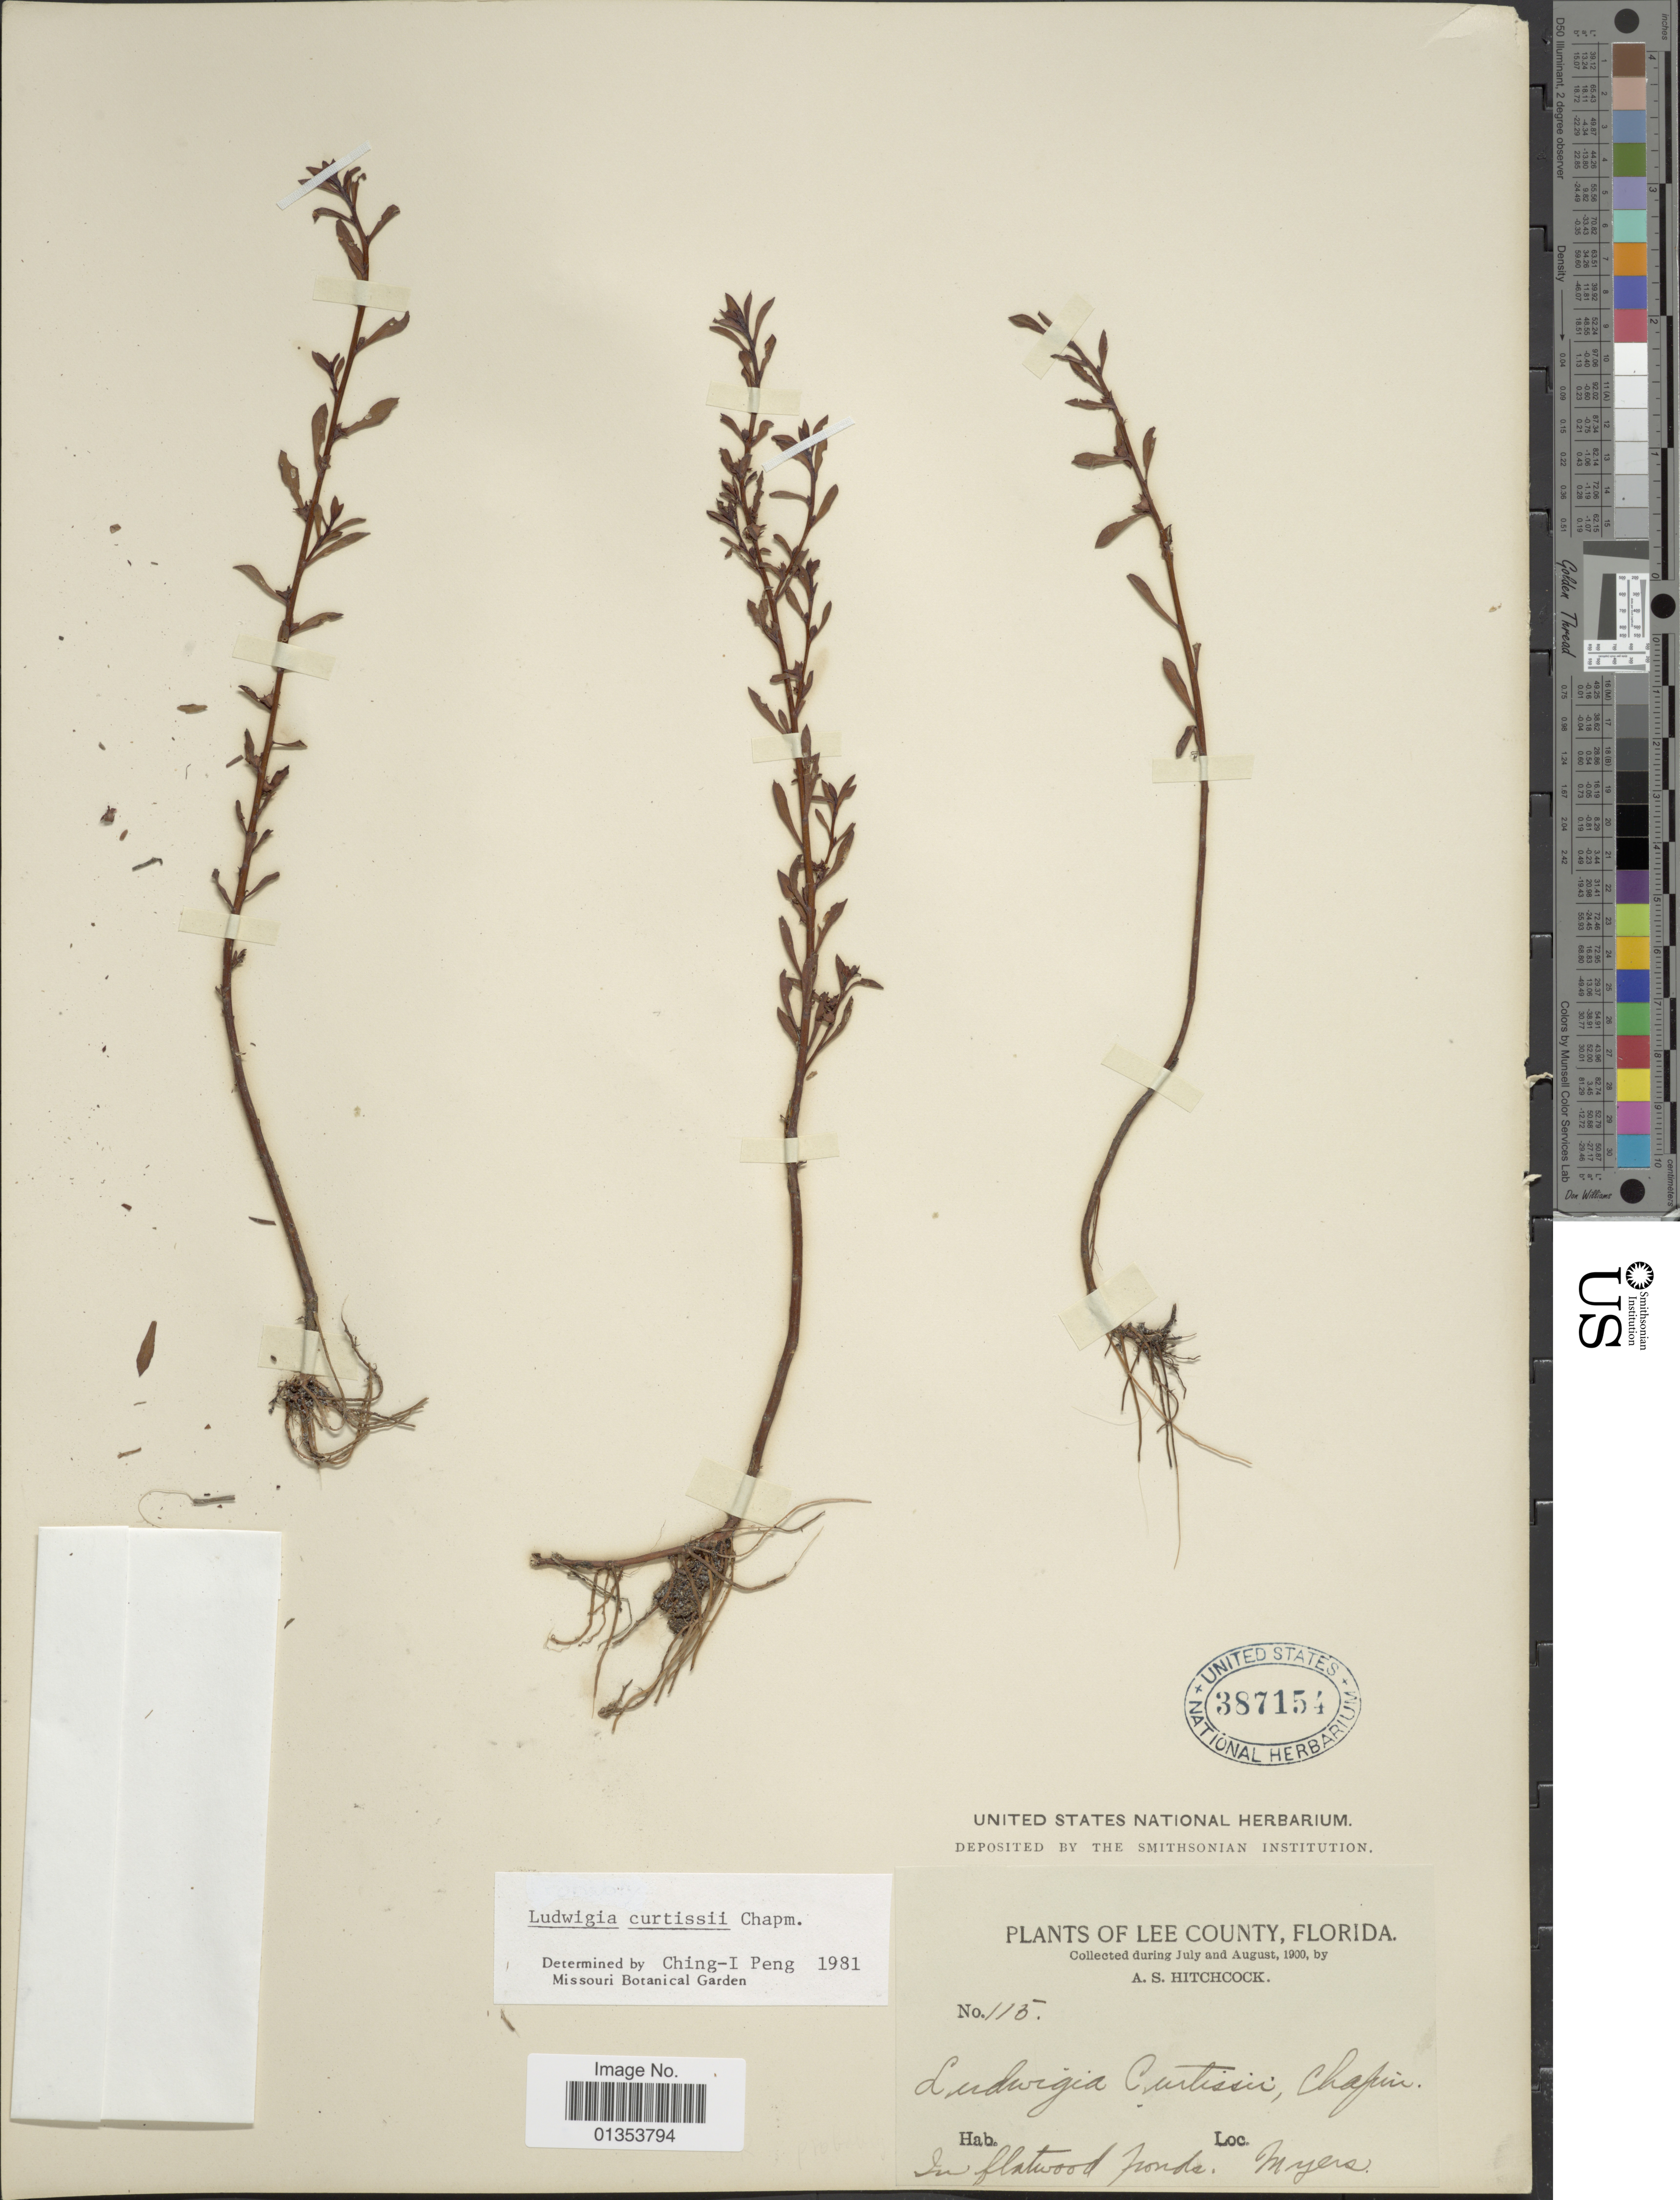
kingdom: Plantae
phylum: Tracheophyta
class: Magnoliopsida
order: Myrtales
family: Onagraceae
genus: Ludwigia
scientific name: Ludwigia curtissii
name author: Chapm.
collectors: A. S. Hitchcock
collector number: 115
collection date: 1900-07/1900-08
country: United States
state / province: Florida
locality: Lee County, Myers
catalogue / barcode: US 387154